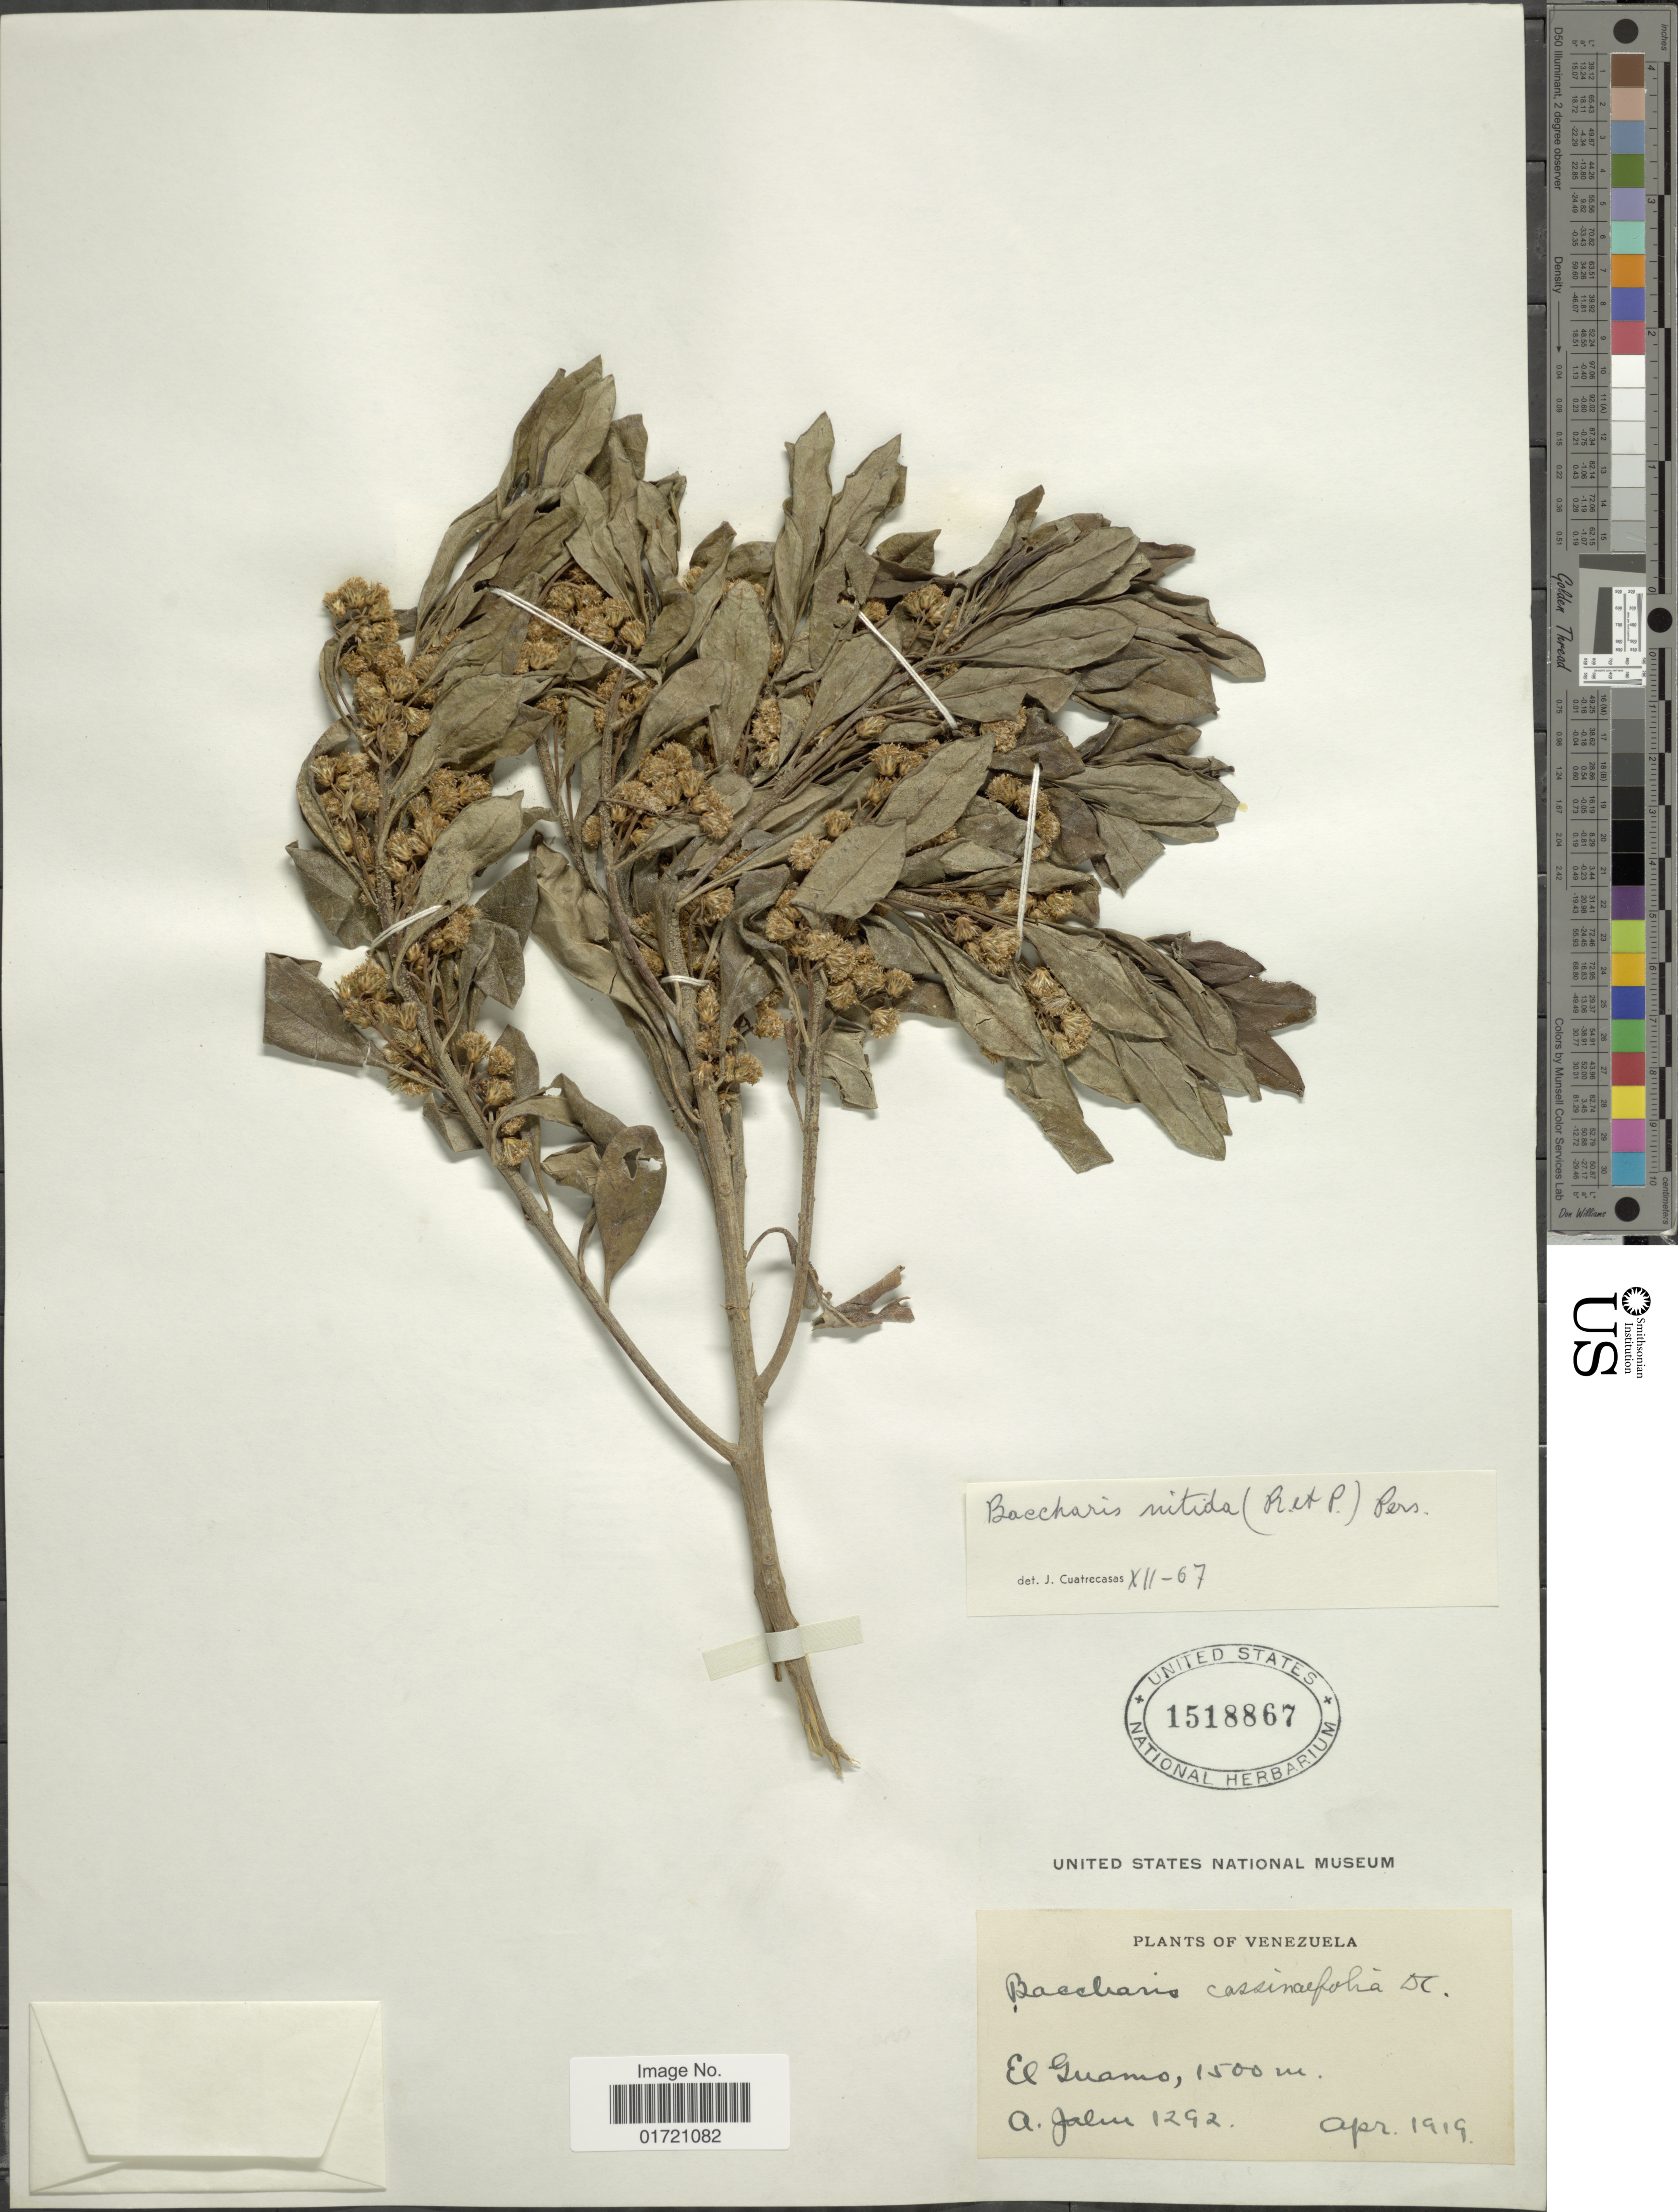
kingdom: Plantae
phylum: Tracheophyta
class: Magnoliopsida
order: Asterales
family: Asteraceae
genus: Baccharis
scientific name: Baccharis nitida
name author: (Ruiz & Pav.) Pers.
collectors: A. Jalin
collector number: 1292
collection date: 1919-04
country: Venezuela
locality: El Guamo.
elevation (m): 1500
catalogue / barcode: US 1518867